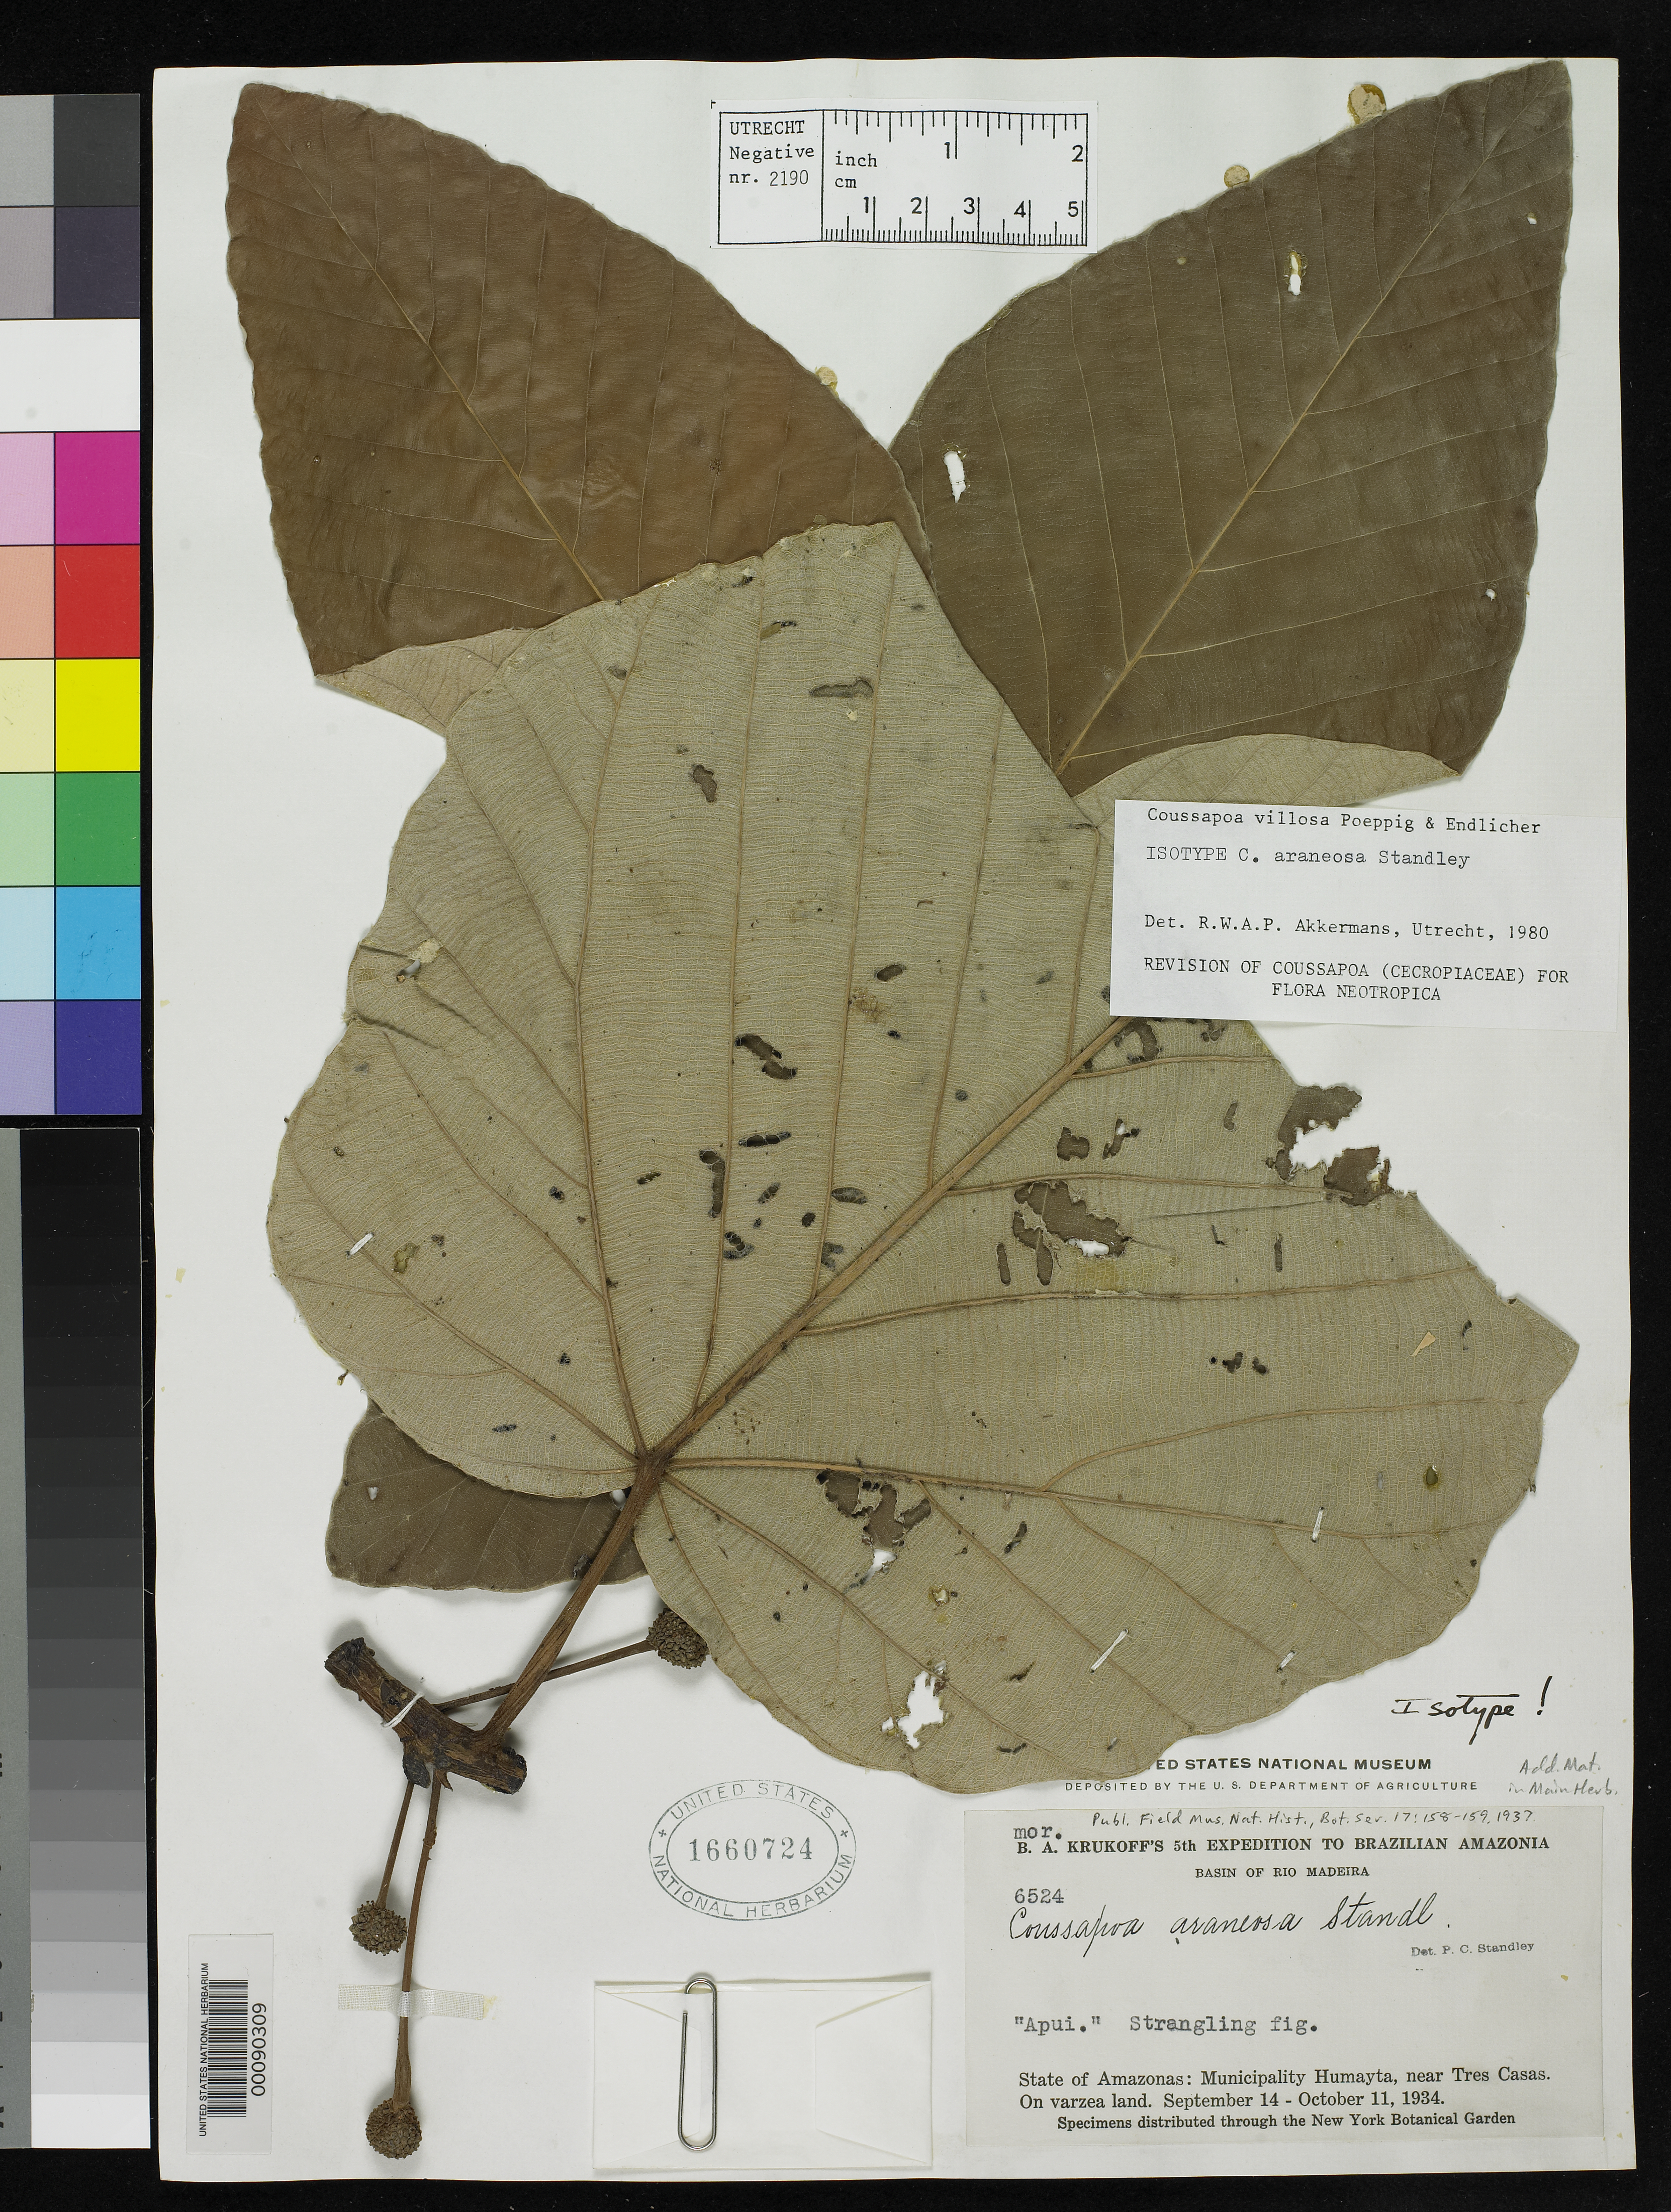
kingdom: Plantae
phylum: Tracheophyta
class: Magnoliopsida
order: Rosales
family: Urticaceae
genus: Coussapoa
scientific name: Coussapoa araneosa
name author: Standl.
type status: Isotype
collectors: B. A. Krukoff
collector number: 6524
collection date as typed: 14 Sep 1934 to 11 Oct 1934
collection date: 1934-09-14/1934-10-11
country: Brazil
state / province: Amazonas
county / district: Humaitá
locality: Near Tres Casas.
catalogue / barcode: US 1660724